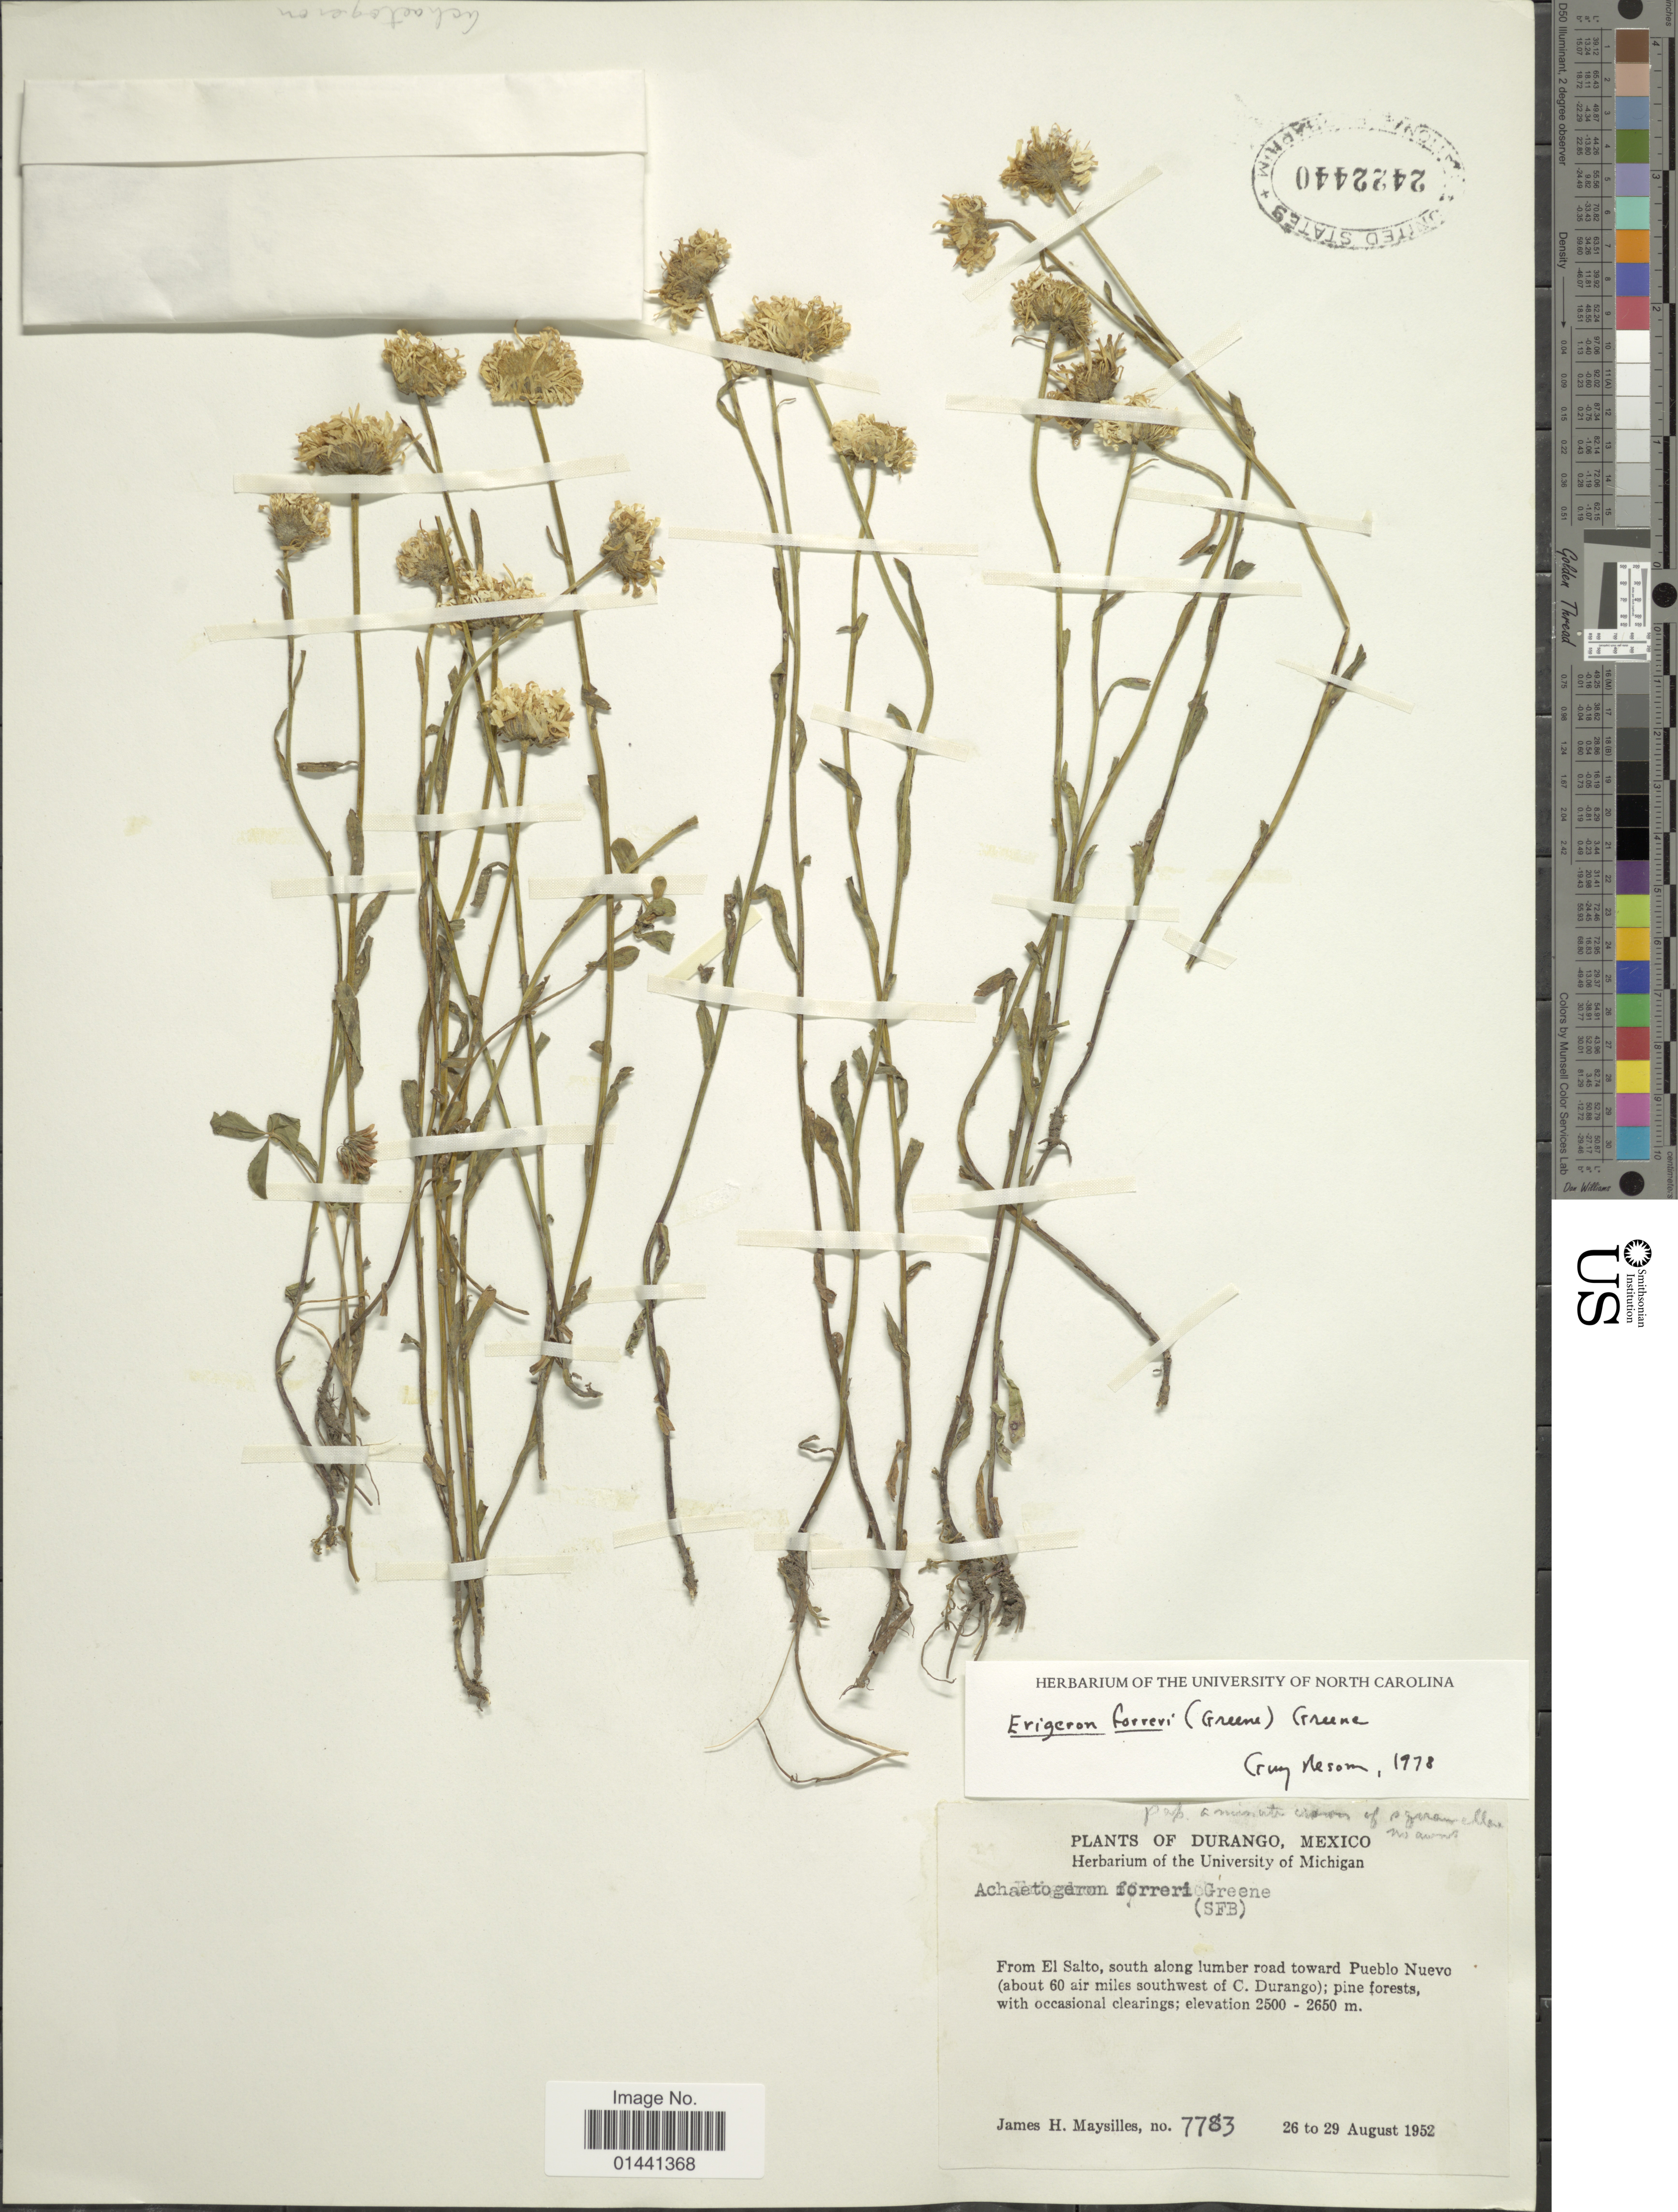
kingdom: Plantae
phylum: Tracheophyta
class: Magnoliopsida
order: Asterales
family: Asteraceae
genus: Erigeron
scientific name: Erigeron forreri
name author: (Greene) Greene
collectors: J. Maysilles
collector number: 7783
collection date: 1952-08-26/1952-08-29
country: Mexico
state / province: Durango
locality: From El Salto, south along lumber road toward Pueblo Nuveo (about 60 air miles southwest of C. Durango); pine forests, with occasional clearings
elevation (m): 2500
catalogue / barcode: US 2422440